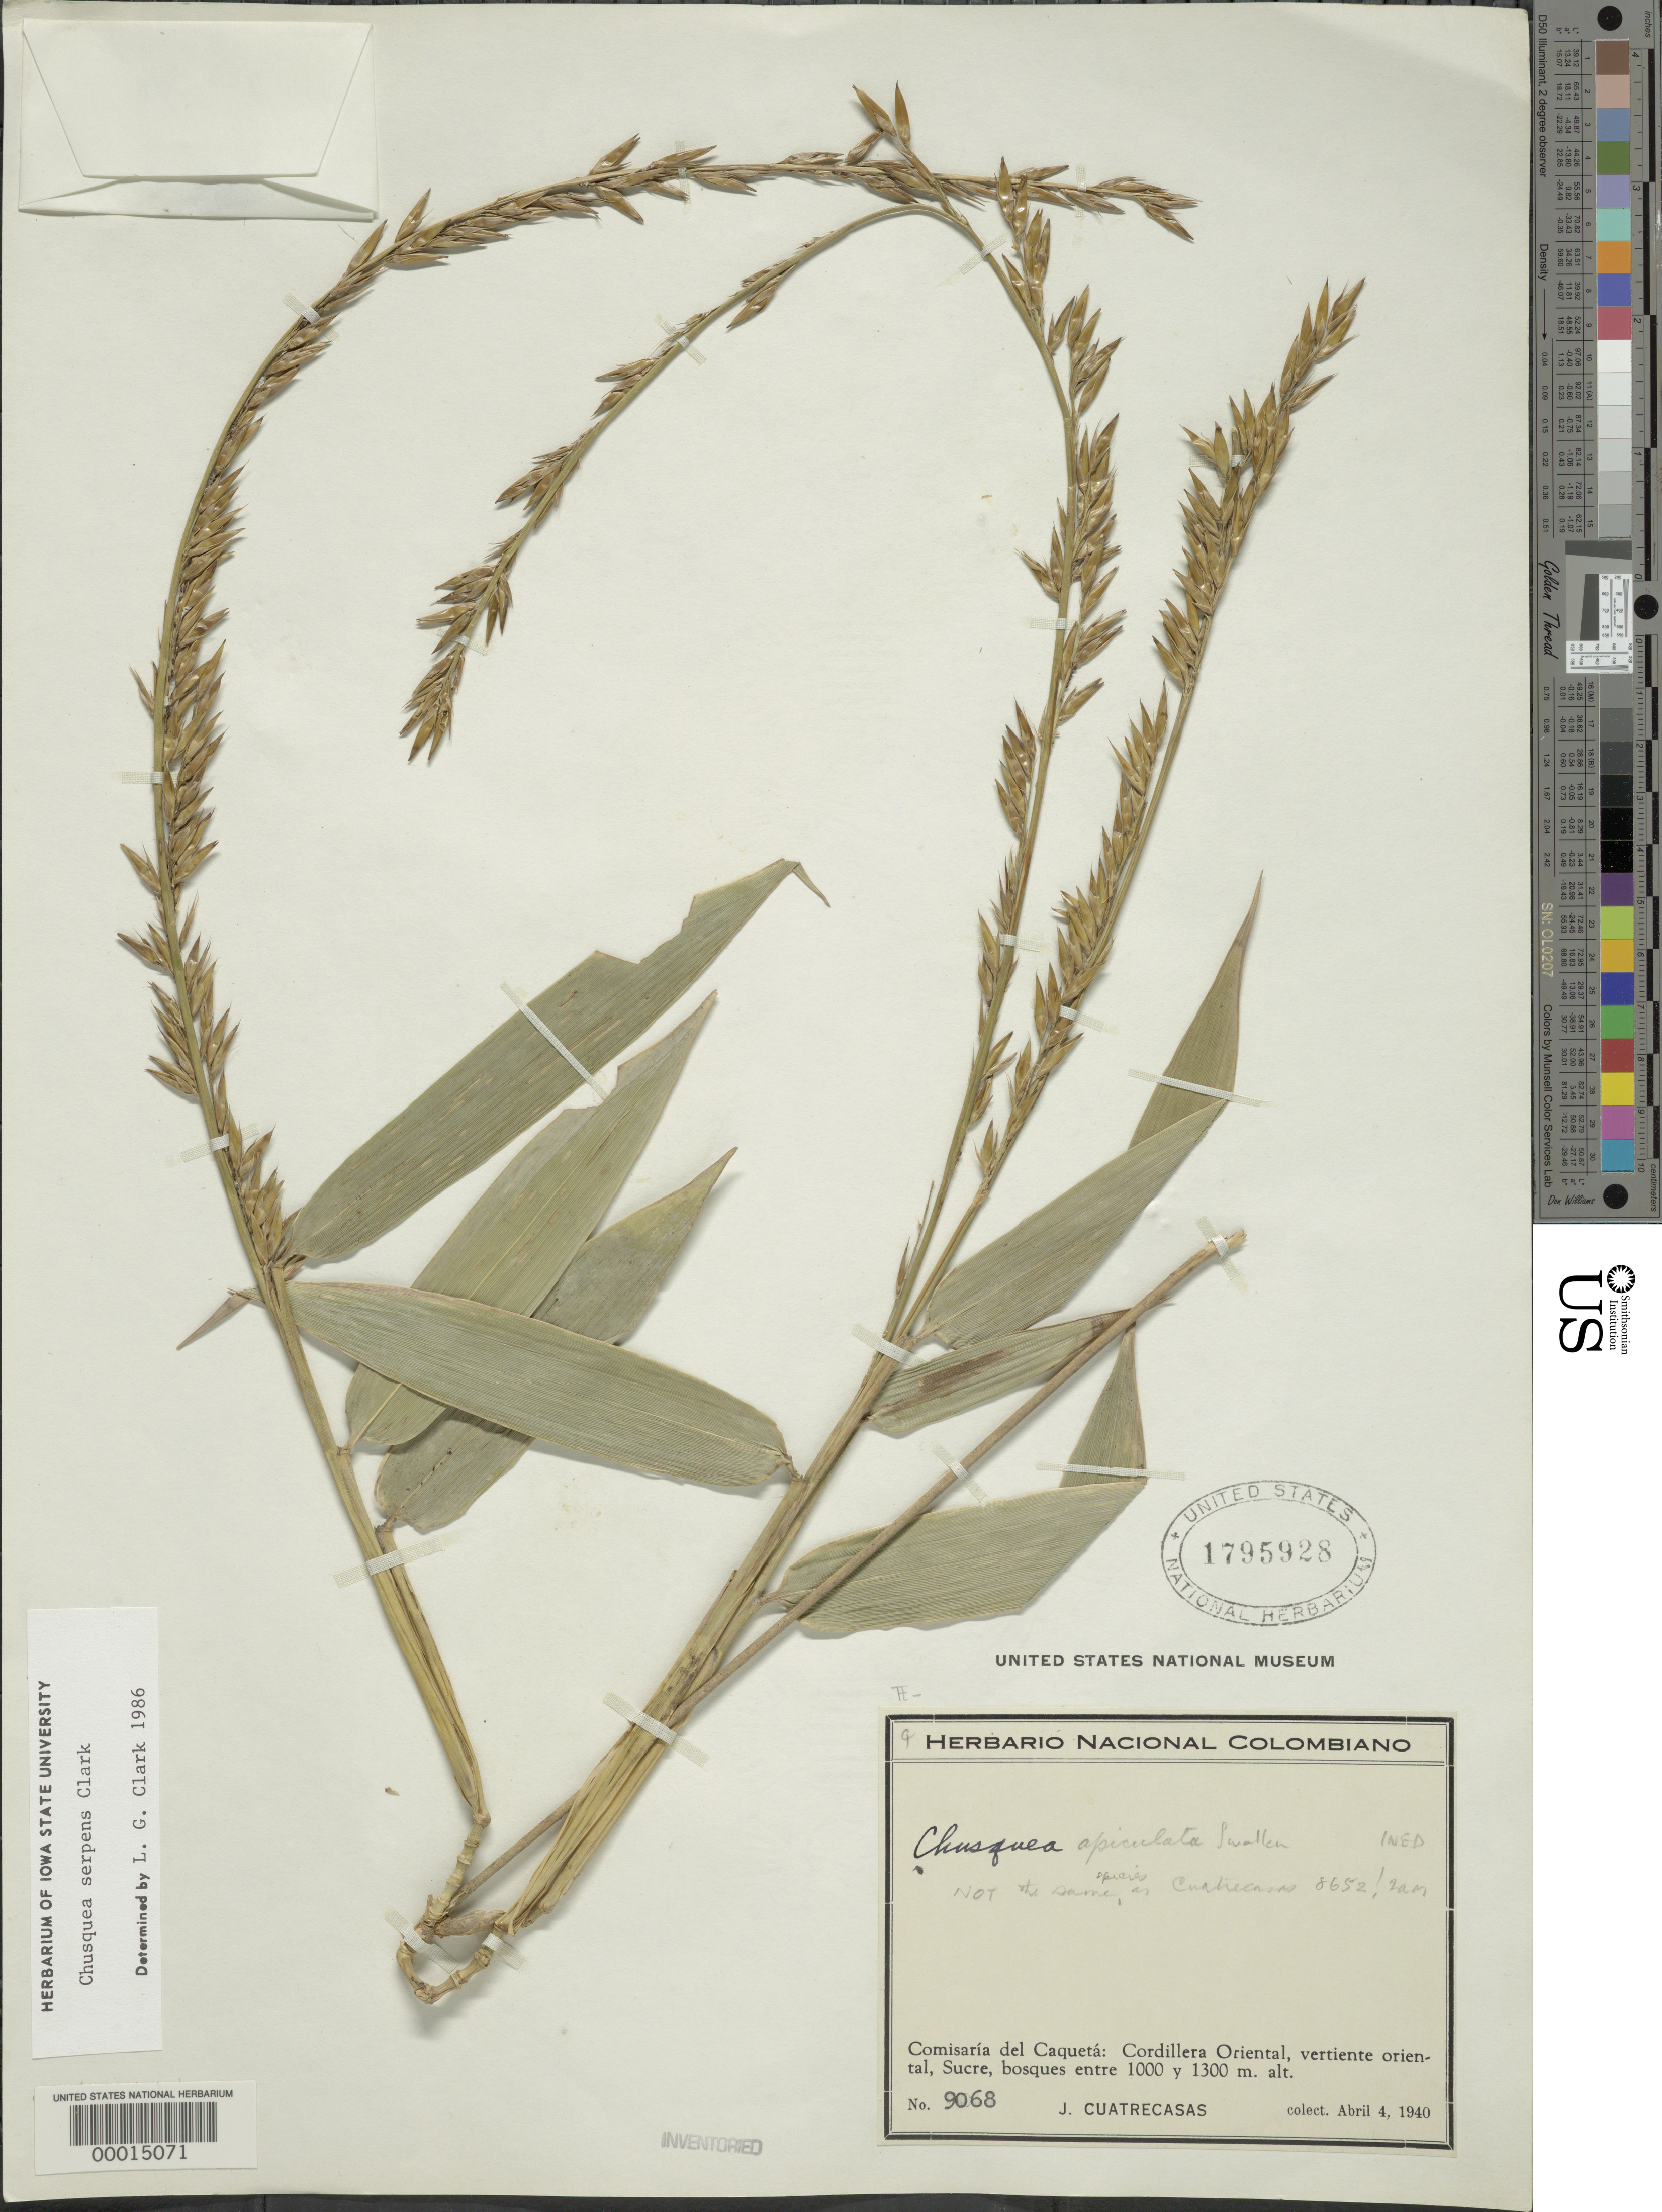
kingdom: Plantae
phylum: Tracheophyta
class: Liliopsida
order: Poales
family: Poaceae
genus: Chusquea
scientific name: Chusquea serpens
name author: L.G. Clark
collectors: J. Cuatrecasas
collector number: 9068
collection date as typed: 04 Apr 1940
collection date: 1940-04-04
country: Colombia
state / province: Caquetá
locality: Cordillera Oriental, Vertiente Oriental, Sucre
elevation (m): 1000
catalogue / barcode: US 1795928